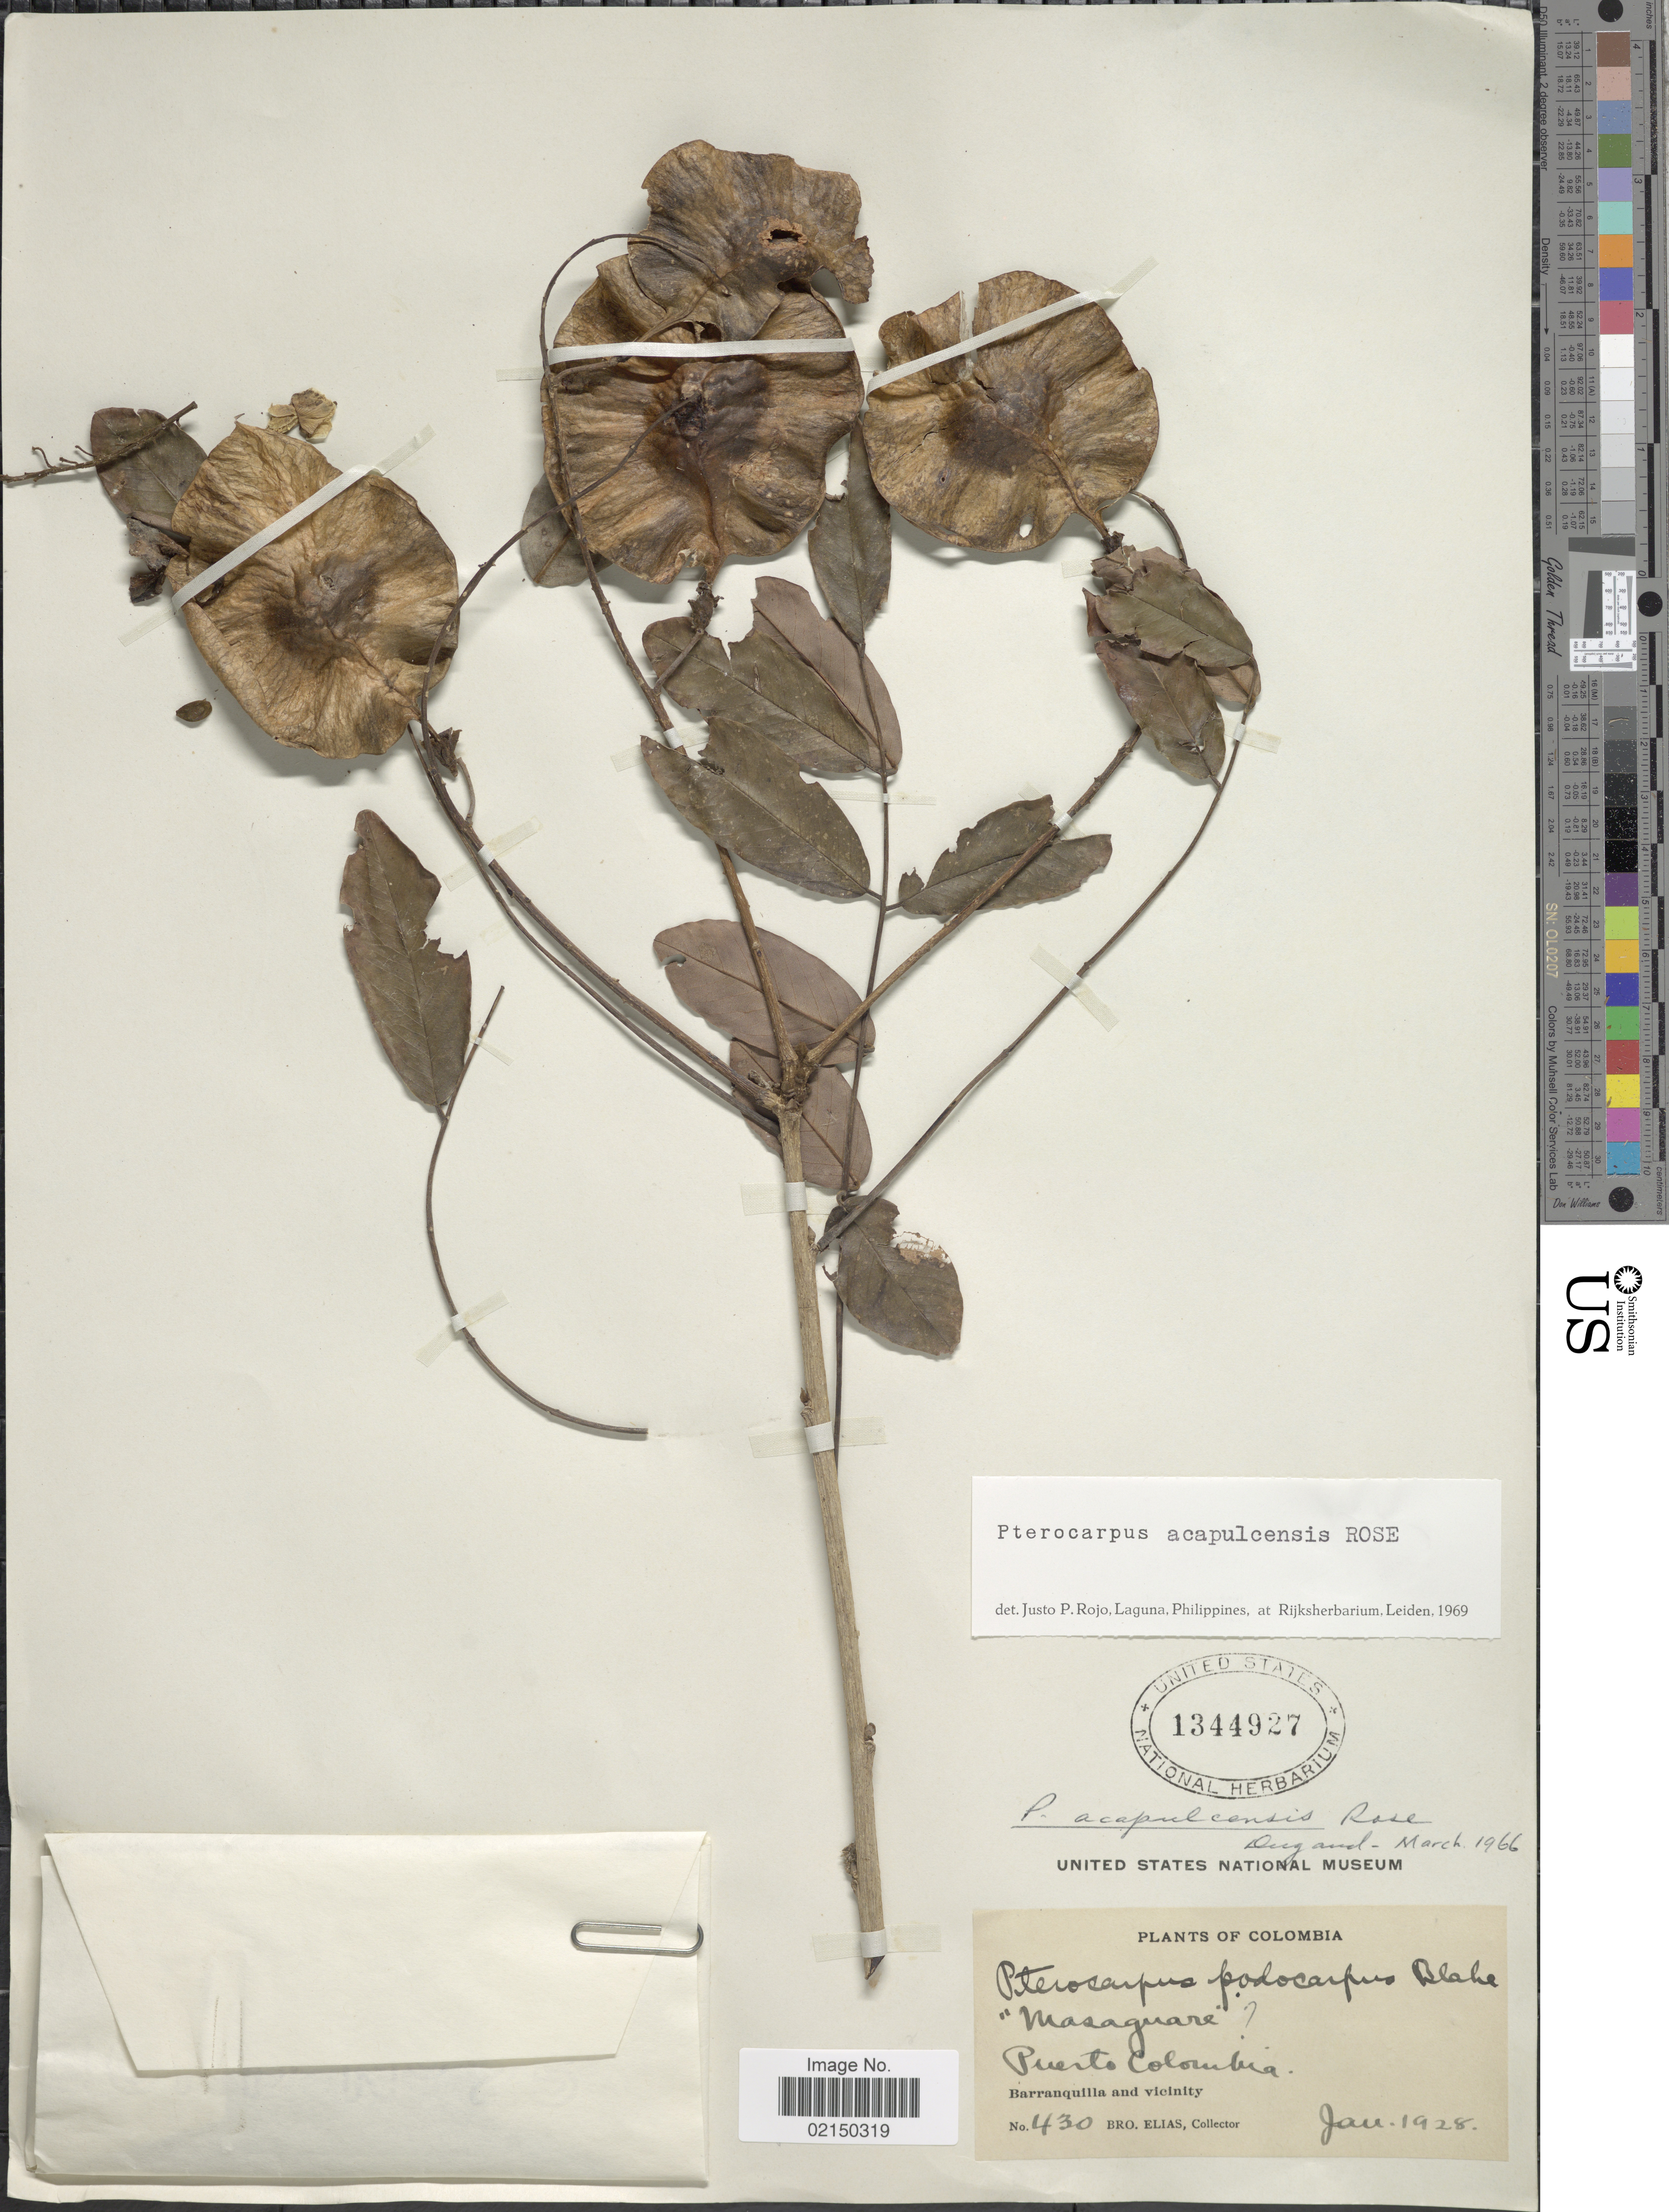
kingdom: Plantae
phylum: Tracheophyta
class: Magnoliopsida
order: Fabales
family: Fabaceae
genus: Pterocarpus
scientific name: Pterocarpus acapulcensis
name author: Rose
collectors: Bro. Elias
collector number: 430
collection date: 1928-01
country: Colombia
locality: Puerto Colombia, Barranquilla and vicinity.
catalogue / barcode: US 1344927